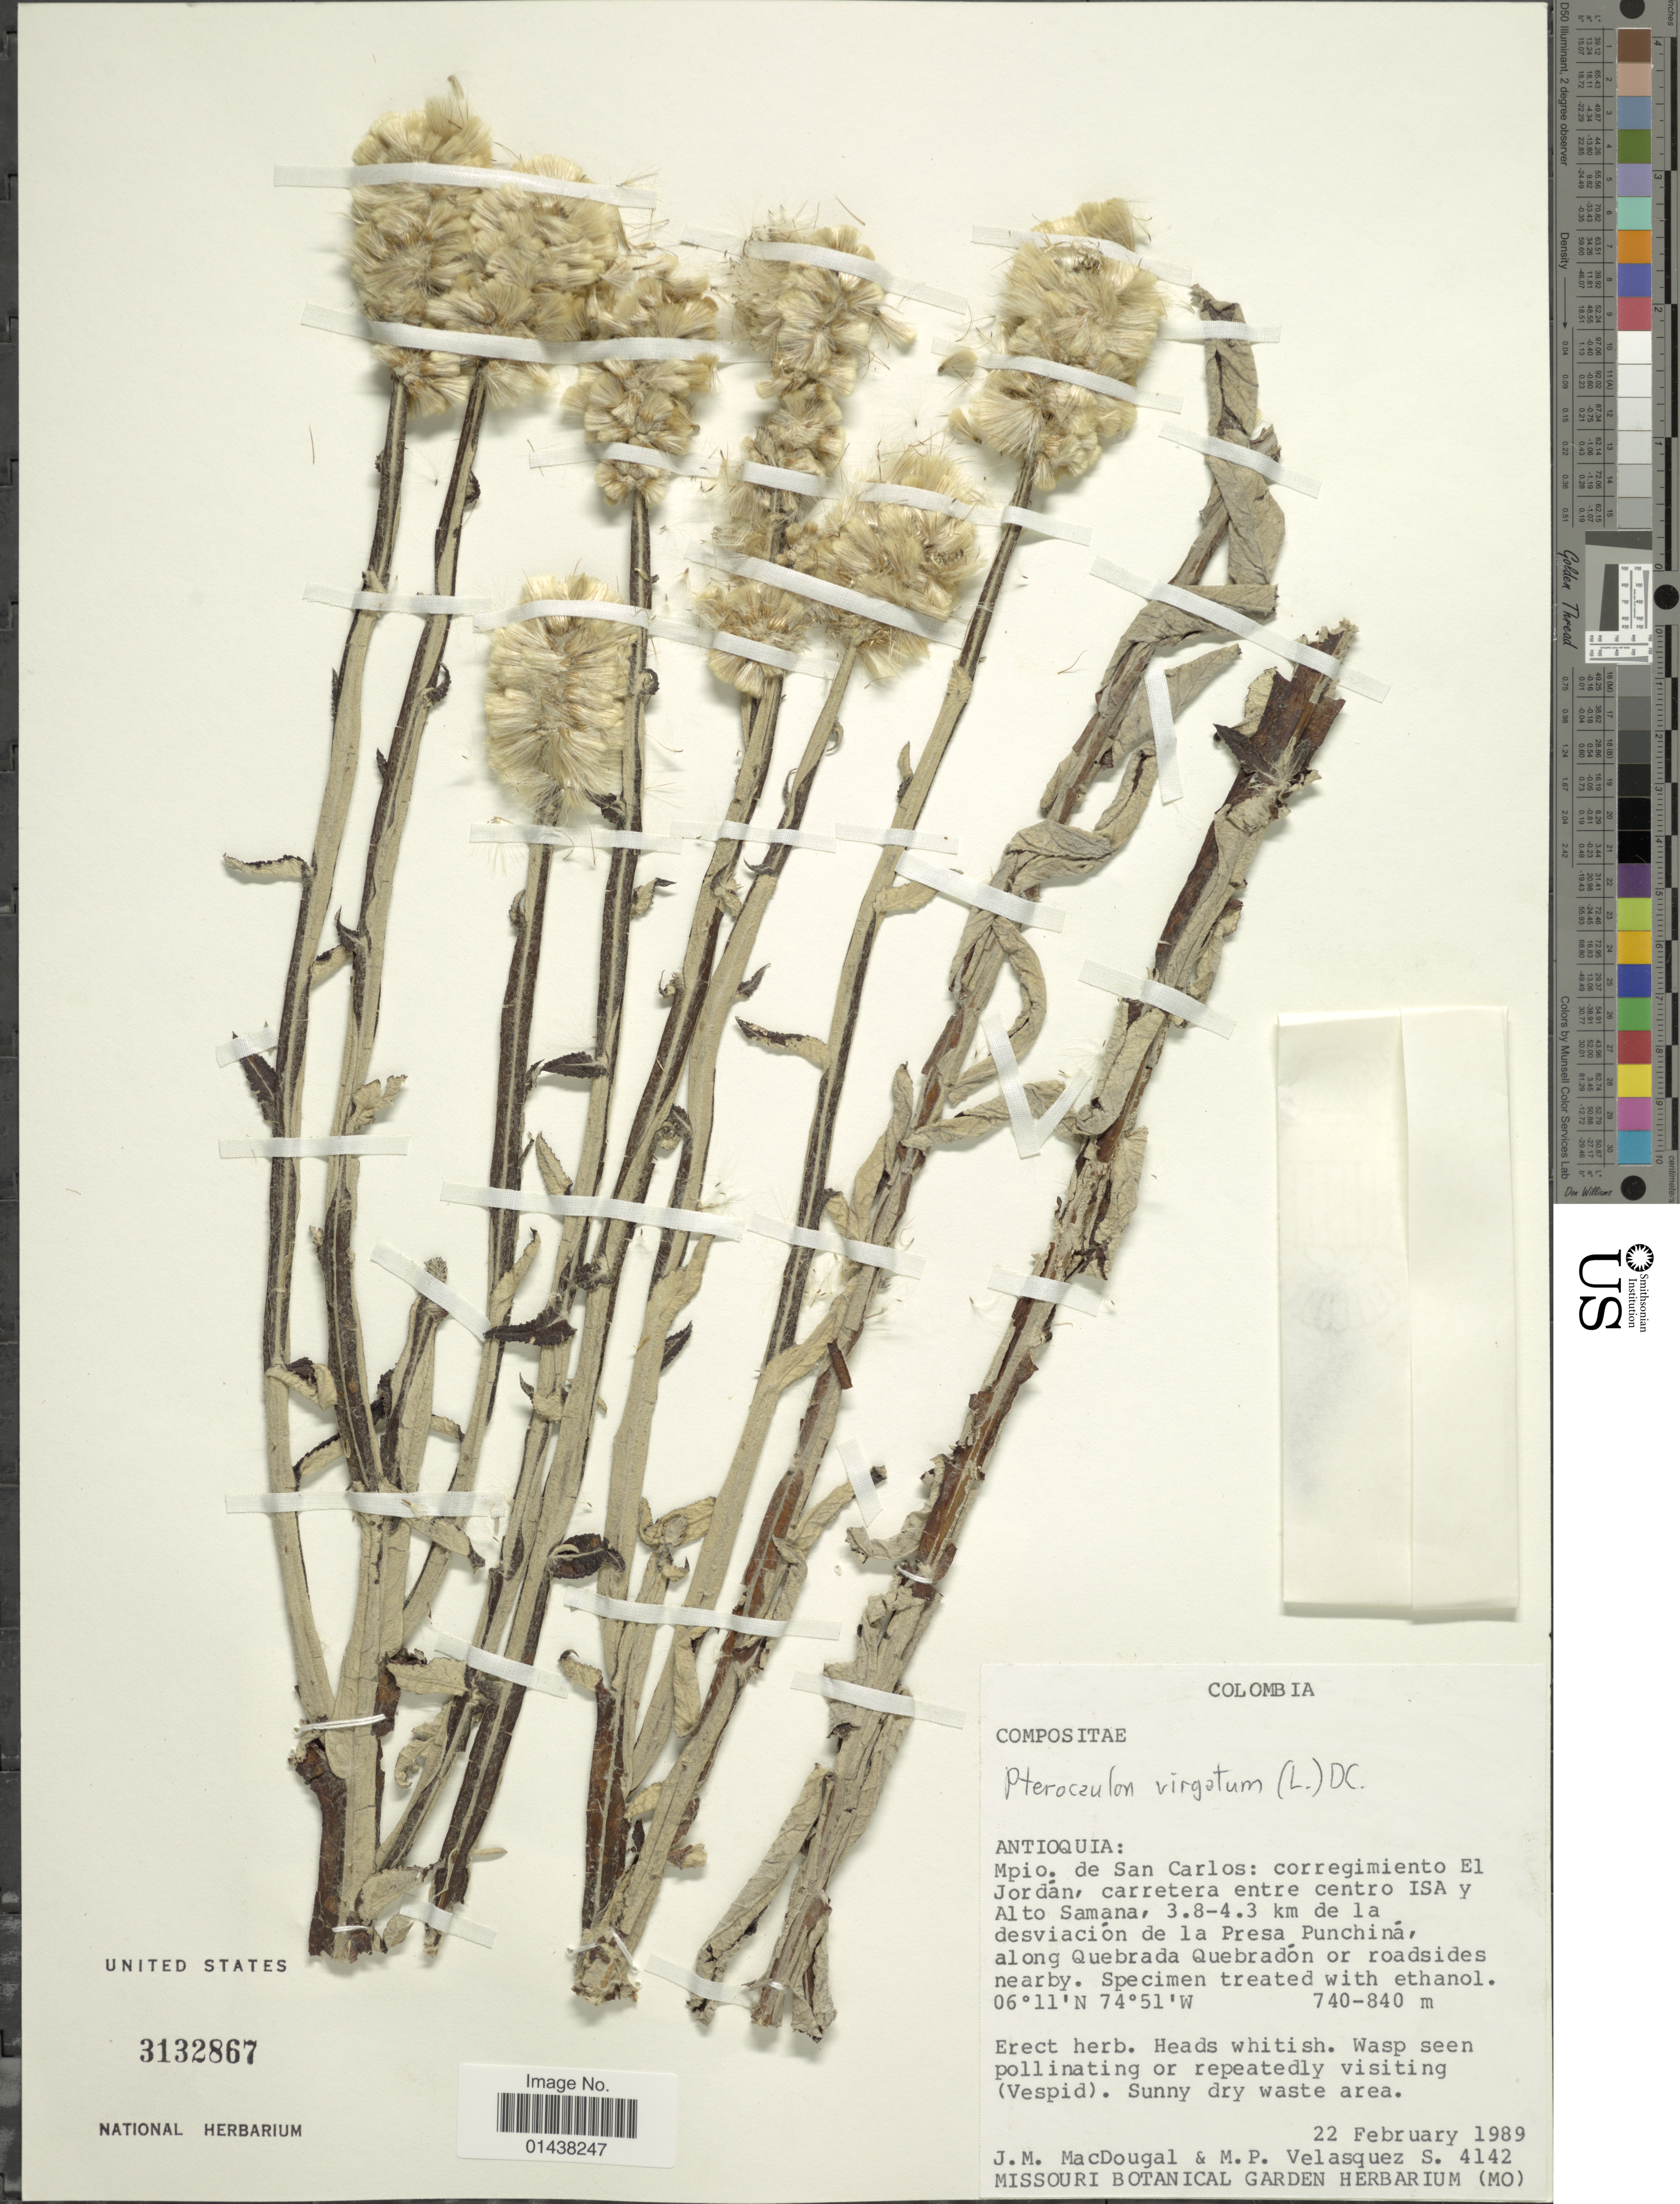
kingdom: Plantae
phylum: Tracheophyta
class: Magnoliopsida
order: Asterales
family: Asteraceae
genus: Pterocaulon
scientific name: Pterocaulon virgatum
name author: (L.) DC.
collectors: J. M. MacDougal & M. P. Velásquez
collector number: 4142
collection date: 1989-02-22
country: Colombia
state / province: Antioquia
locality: Mpio. de San Carlos: corregimiento El Jordan, carretera entre centro ISA y Alto Samana, 3.8-4.3 km de la desviacion de la Presa Punchina, along quebrada Quebradon or roadsides nearby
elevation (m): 740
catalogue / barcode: US 3132867